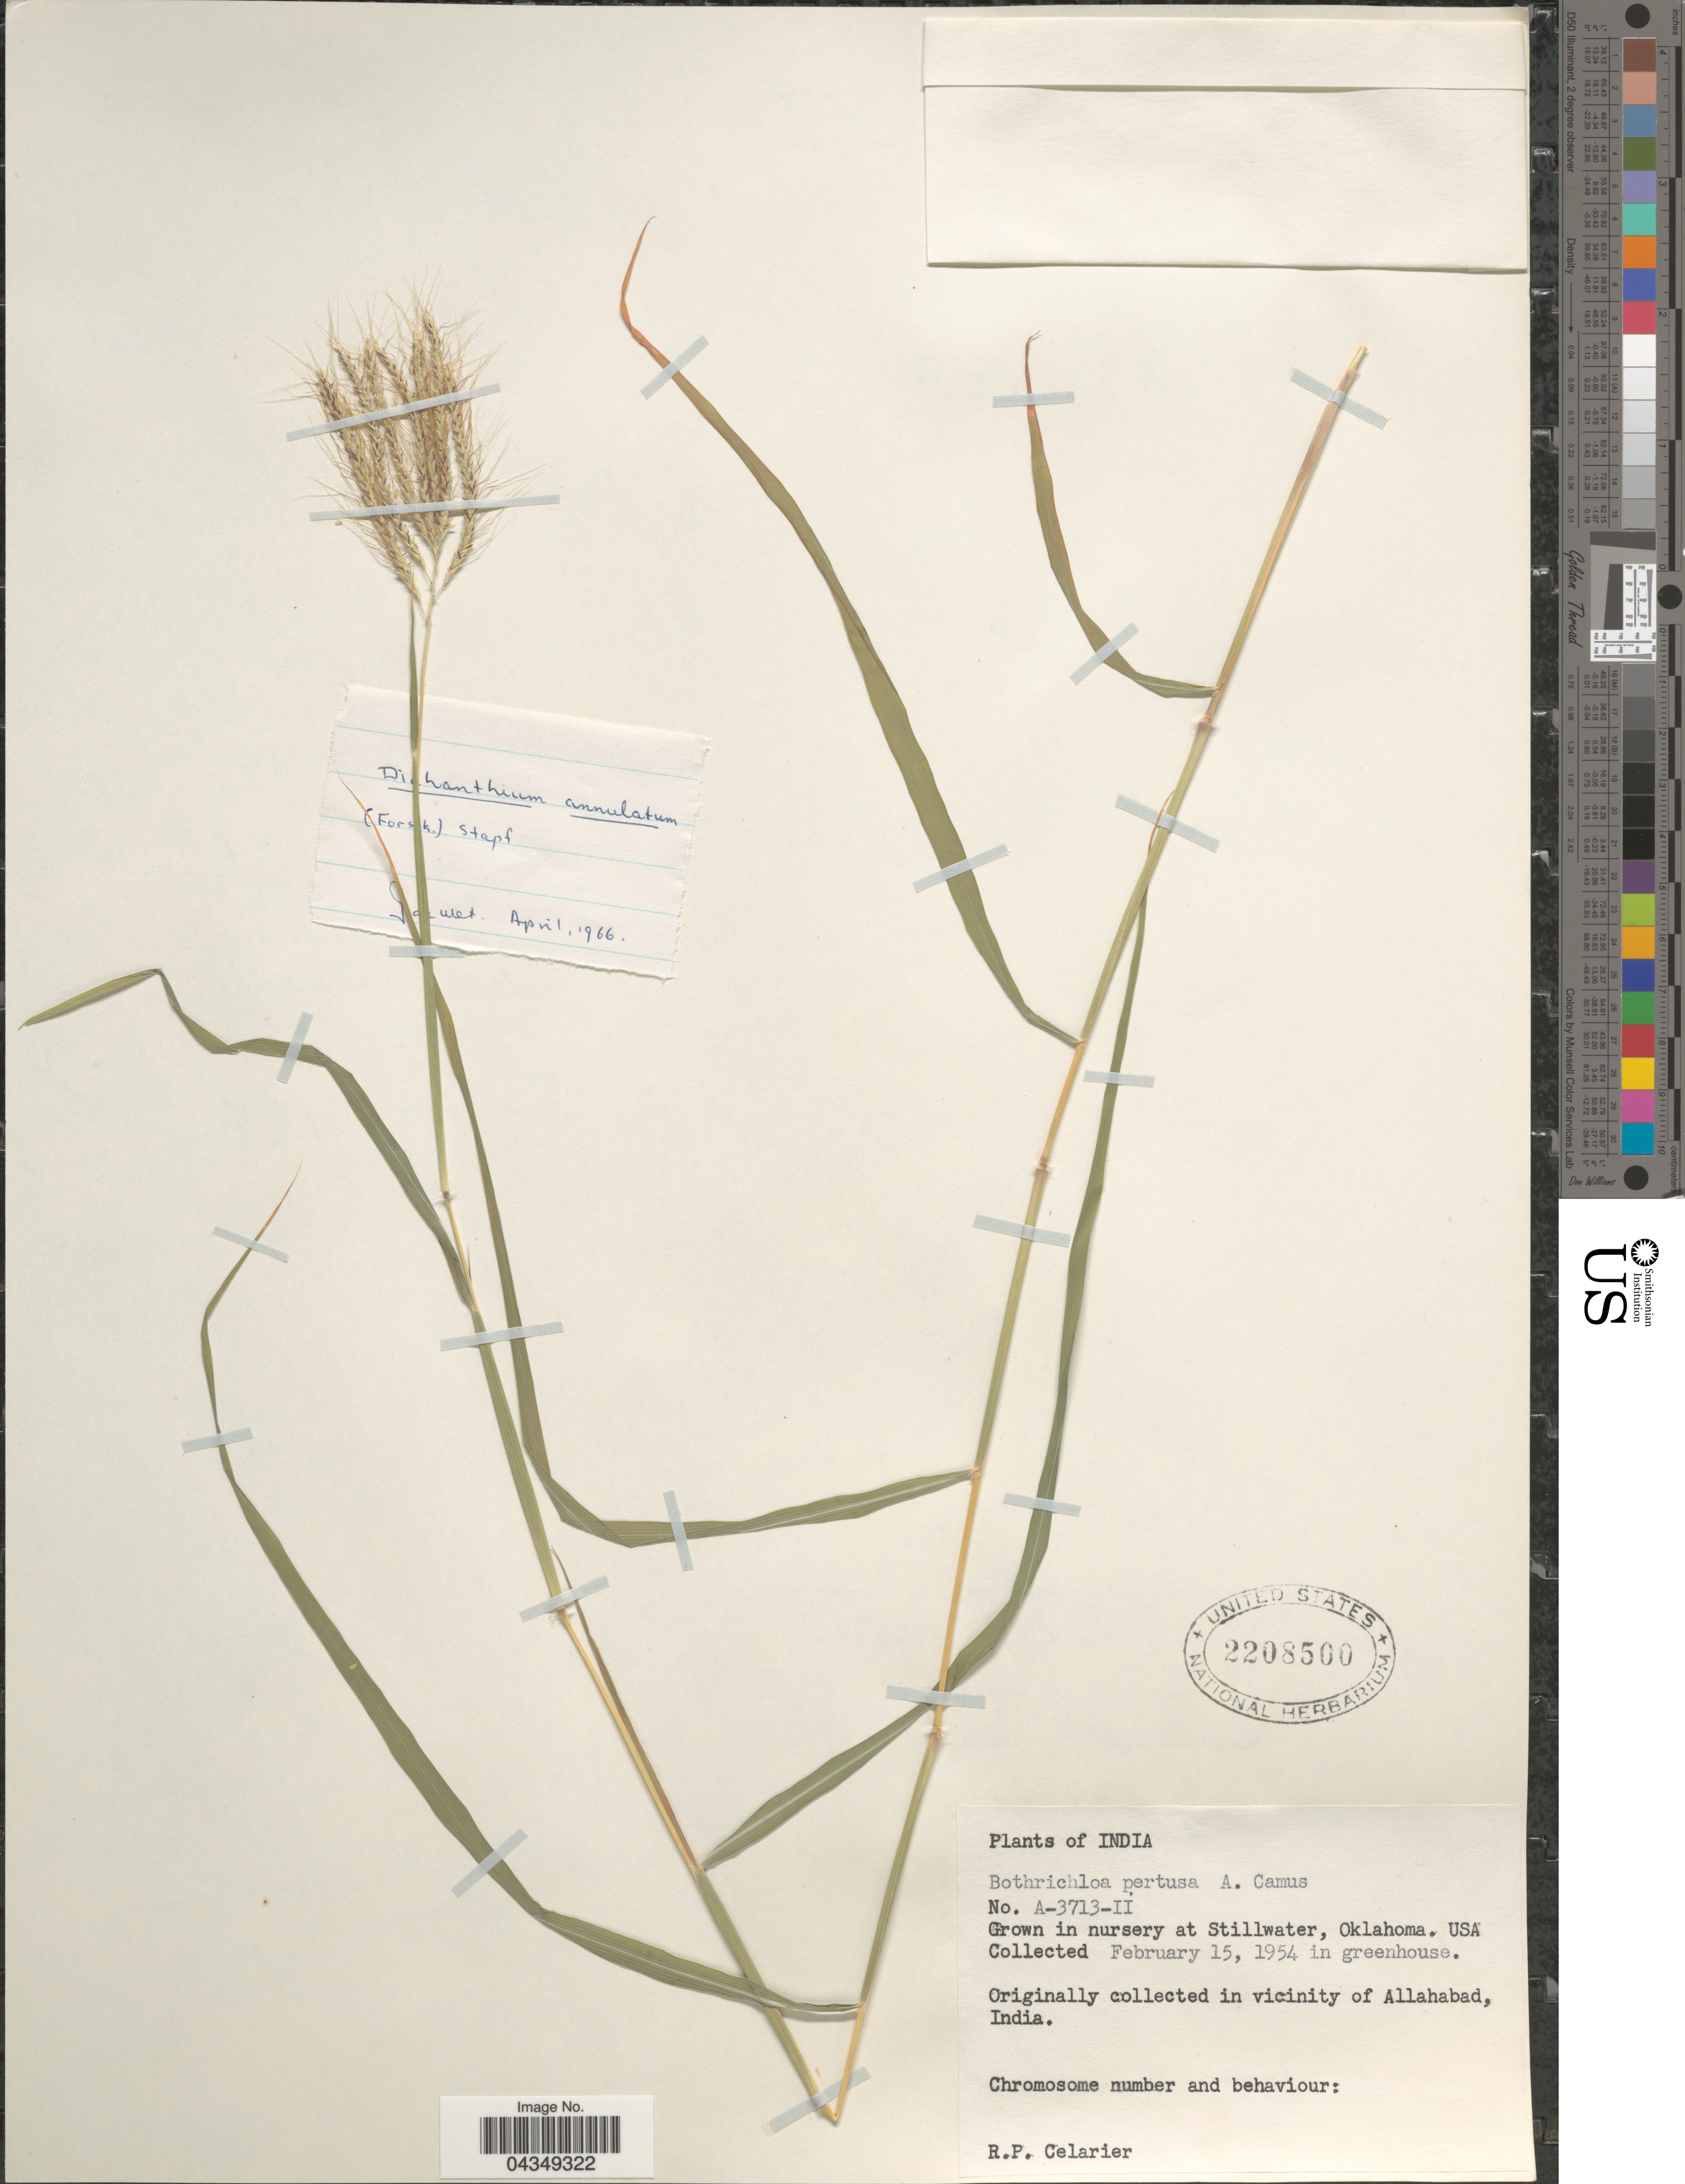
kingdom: Plantae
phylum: Tracheophyta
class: Liliopsida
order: Poales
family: Poaceae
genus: Bothriochloa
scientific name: Bothriochloa pertusa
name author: (L.) A. Camus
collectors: R. Celarier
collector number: A-3713-II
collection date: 1954-02-15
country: United States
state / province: Oklahoma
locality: Grown in nursery at Stillwater, in greenhouse.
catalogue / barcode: US 2208500